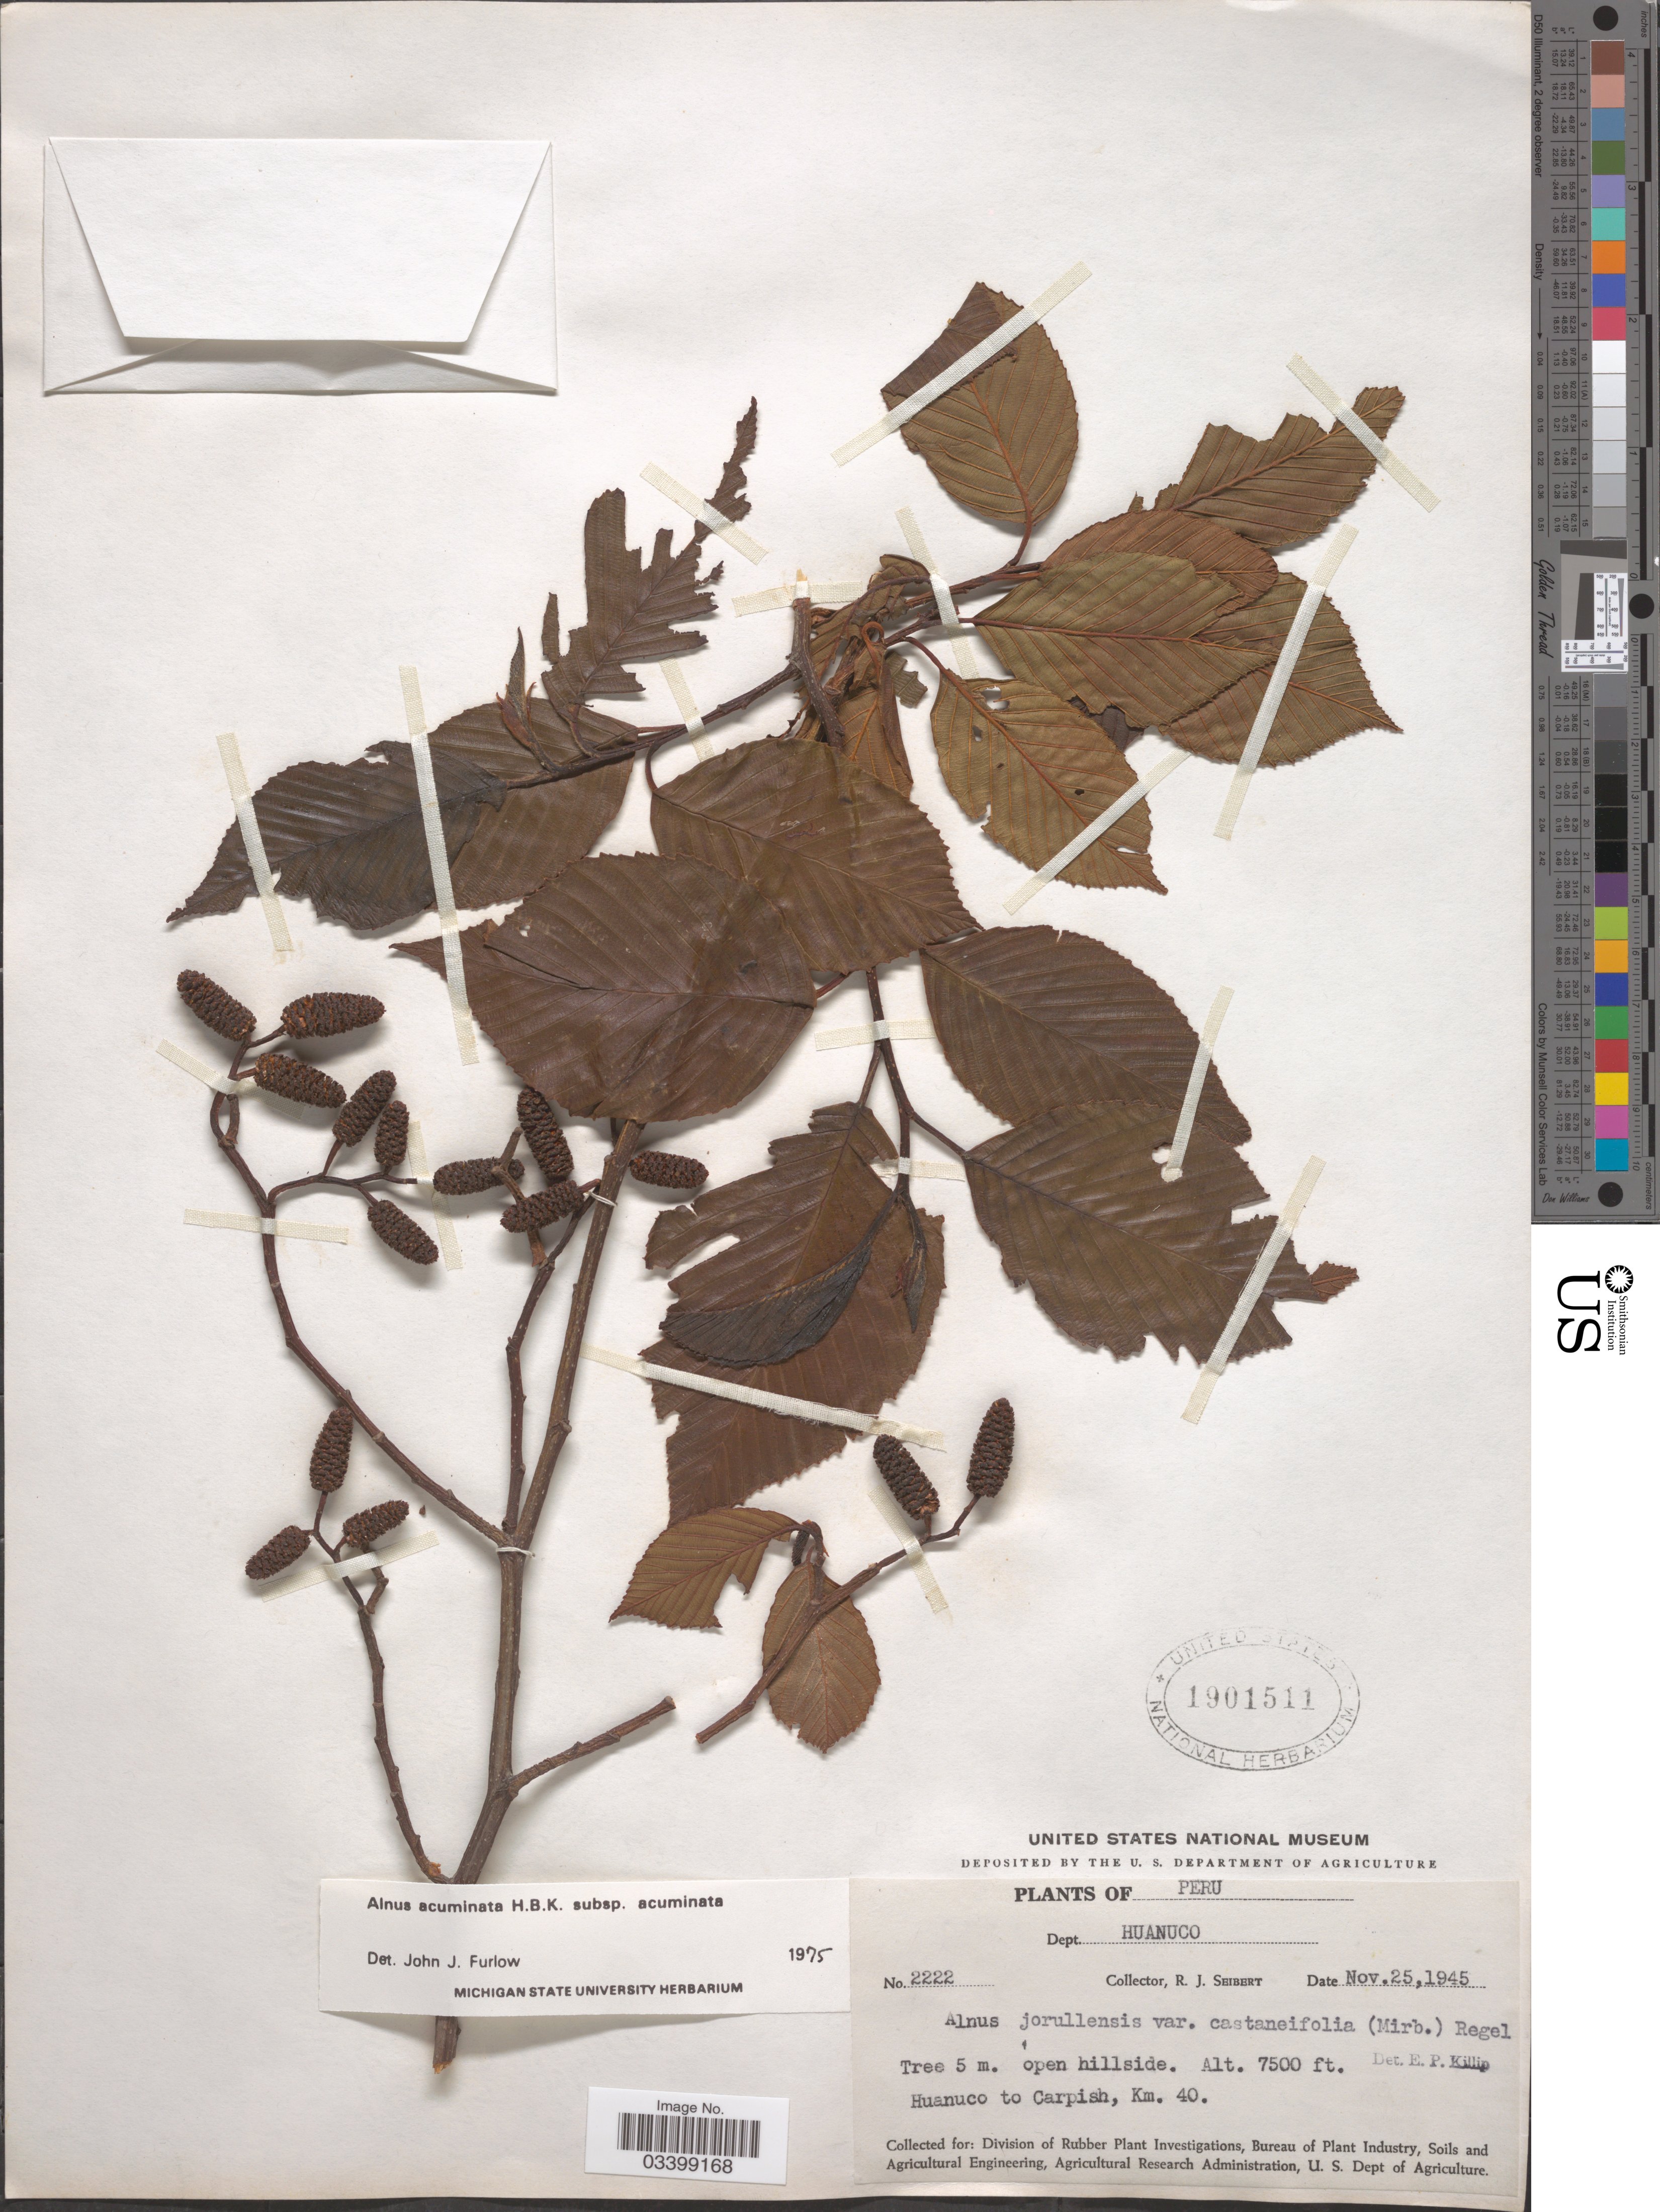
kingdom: Plantae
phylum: Tracheophyta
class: Magnoliopsida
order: Fagales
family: Betulaceae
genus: Alnus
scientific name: Alnus acuminata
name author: Kunth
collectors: R. J. Seibert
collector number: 2222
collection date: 1945-11-25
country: Peru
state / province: Huánuco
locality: Dept. Huanuco. Huanuco to Carpish. Km. 40.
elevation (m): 2286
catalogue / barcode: US 1901511